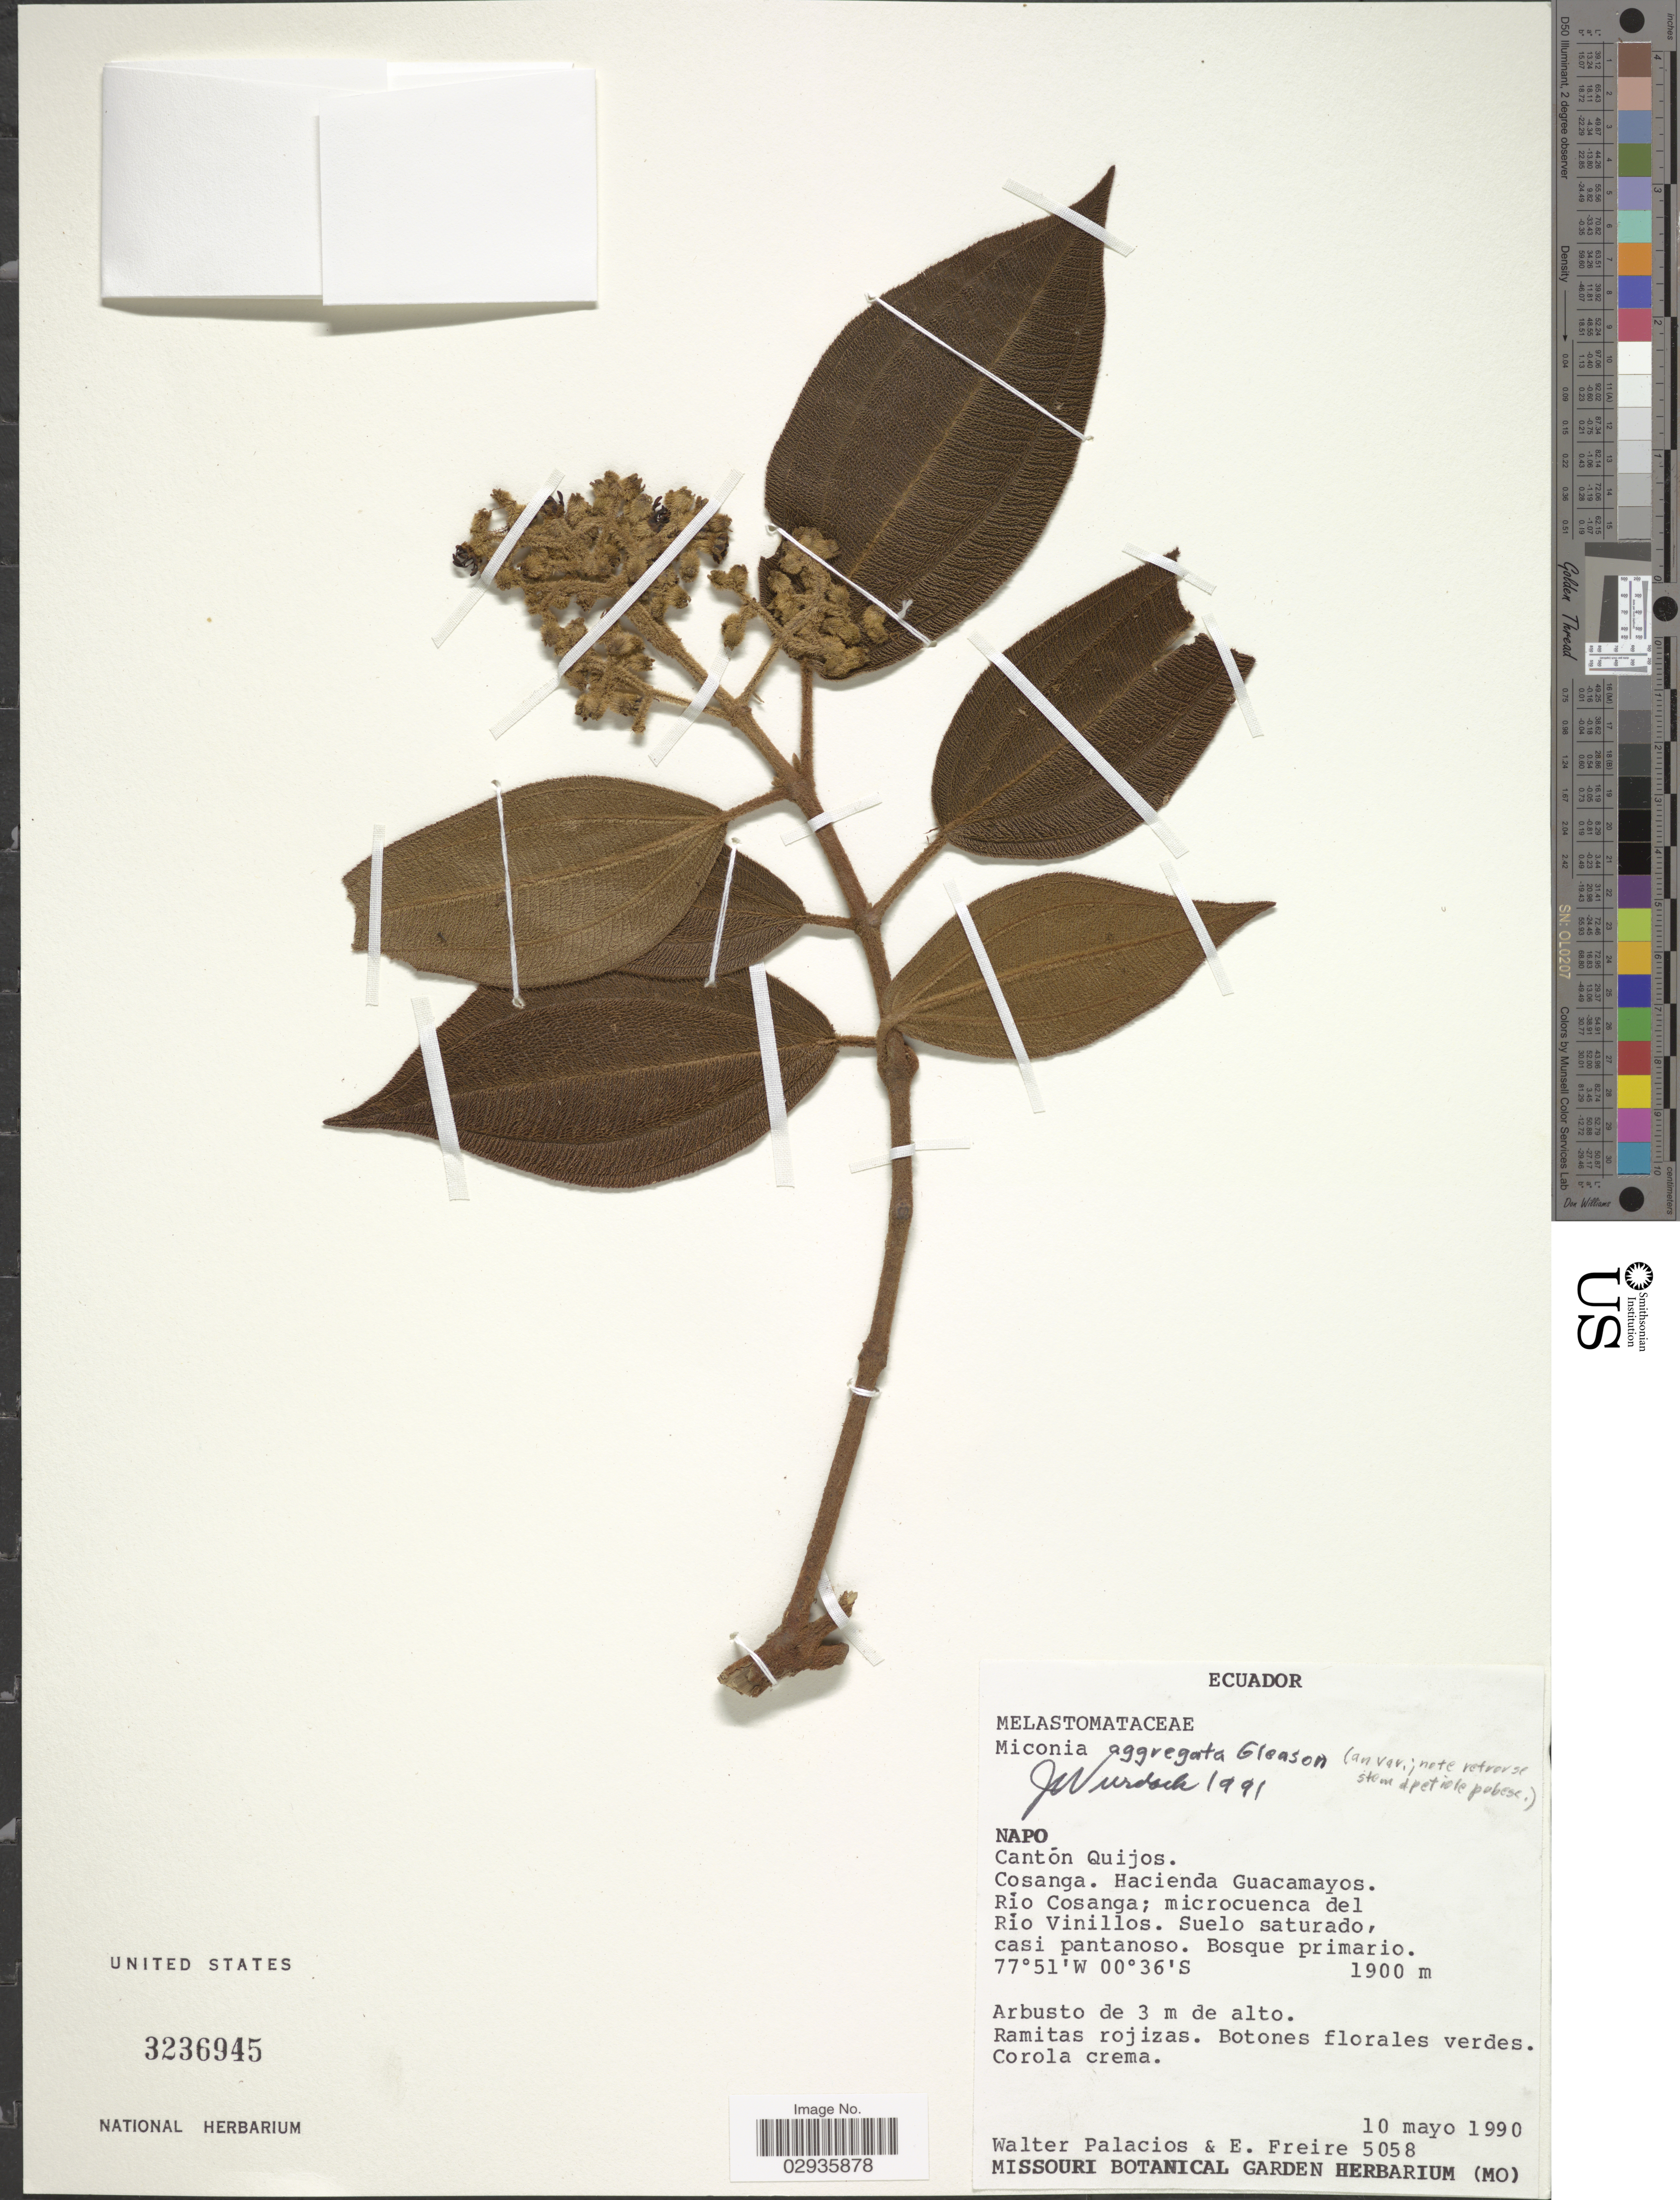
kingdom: Plantae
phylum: Tracheophyta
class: Magnoliopsida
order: Myrtales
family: Melastomataceae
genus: Miconia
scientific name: Miconia aggregata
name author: Gleason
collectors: W. Palacios & E. Freire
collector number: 5058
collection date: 1990-05-10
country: Ecuador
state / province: Napo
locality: Cantón Quijos. Cosanga. Hacienda Guacamayos. Río Cosanga; microcuenca del Río Vinillos.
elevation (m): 1900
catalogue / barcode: US 3236945